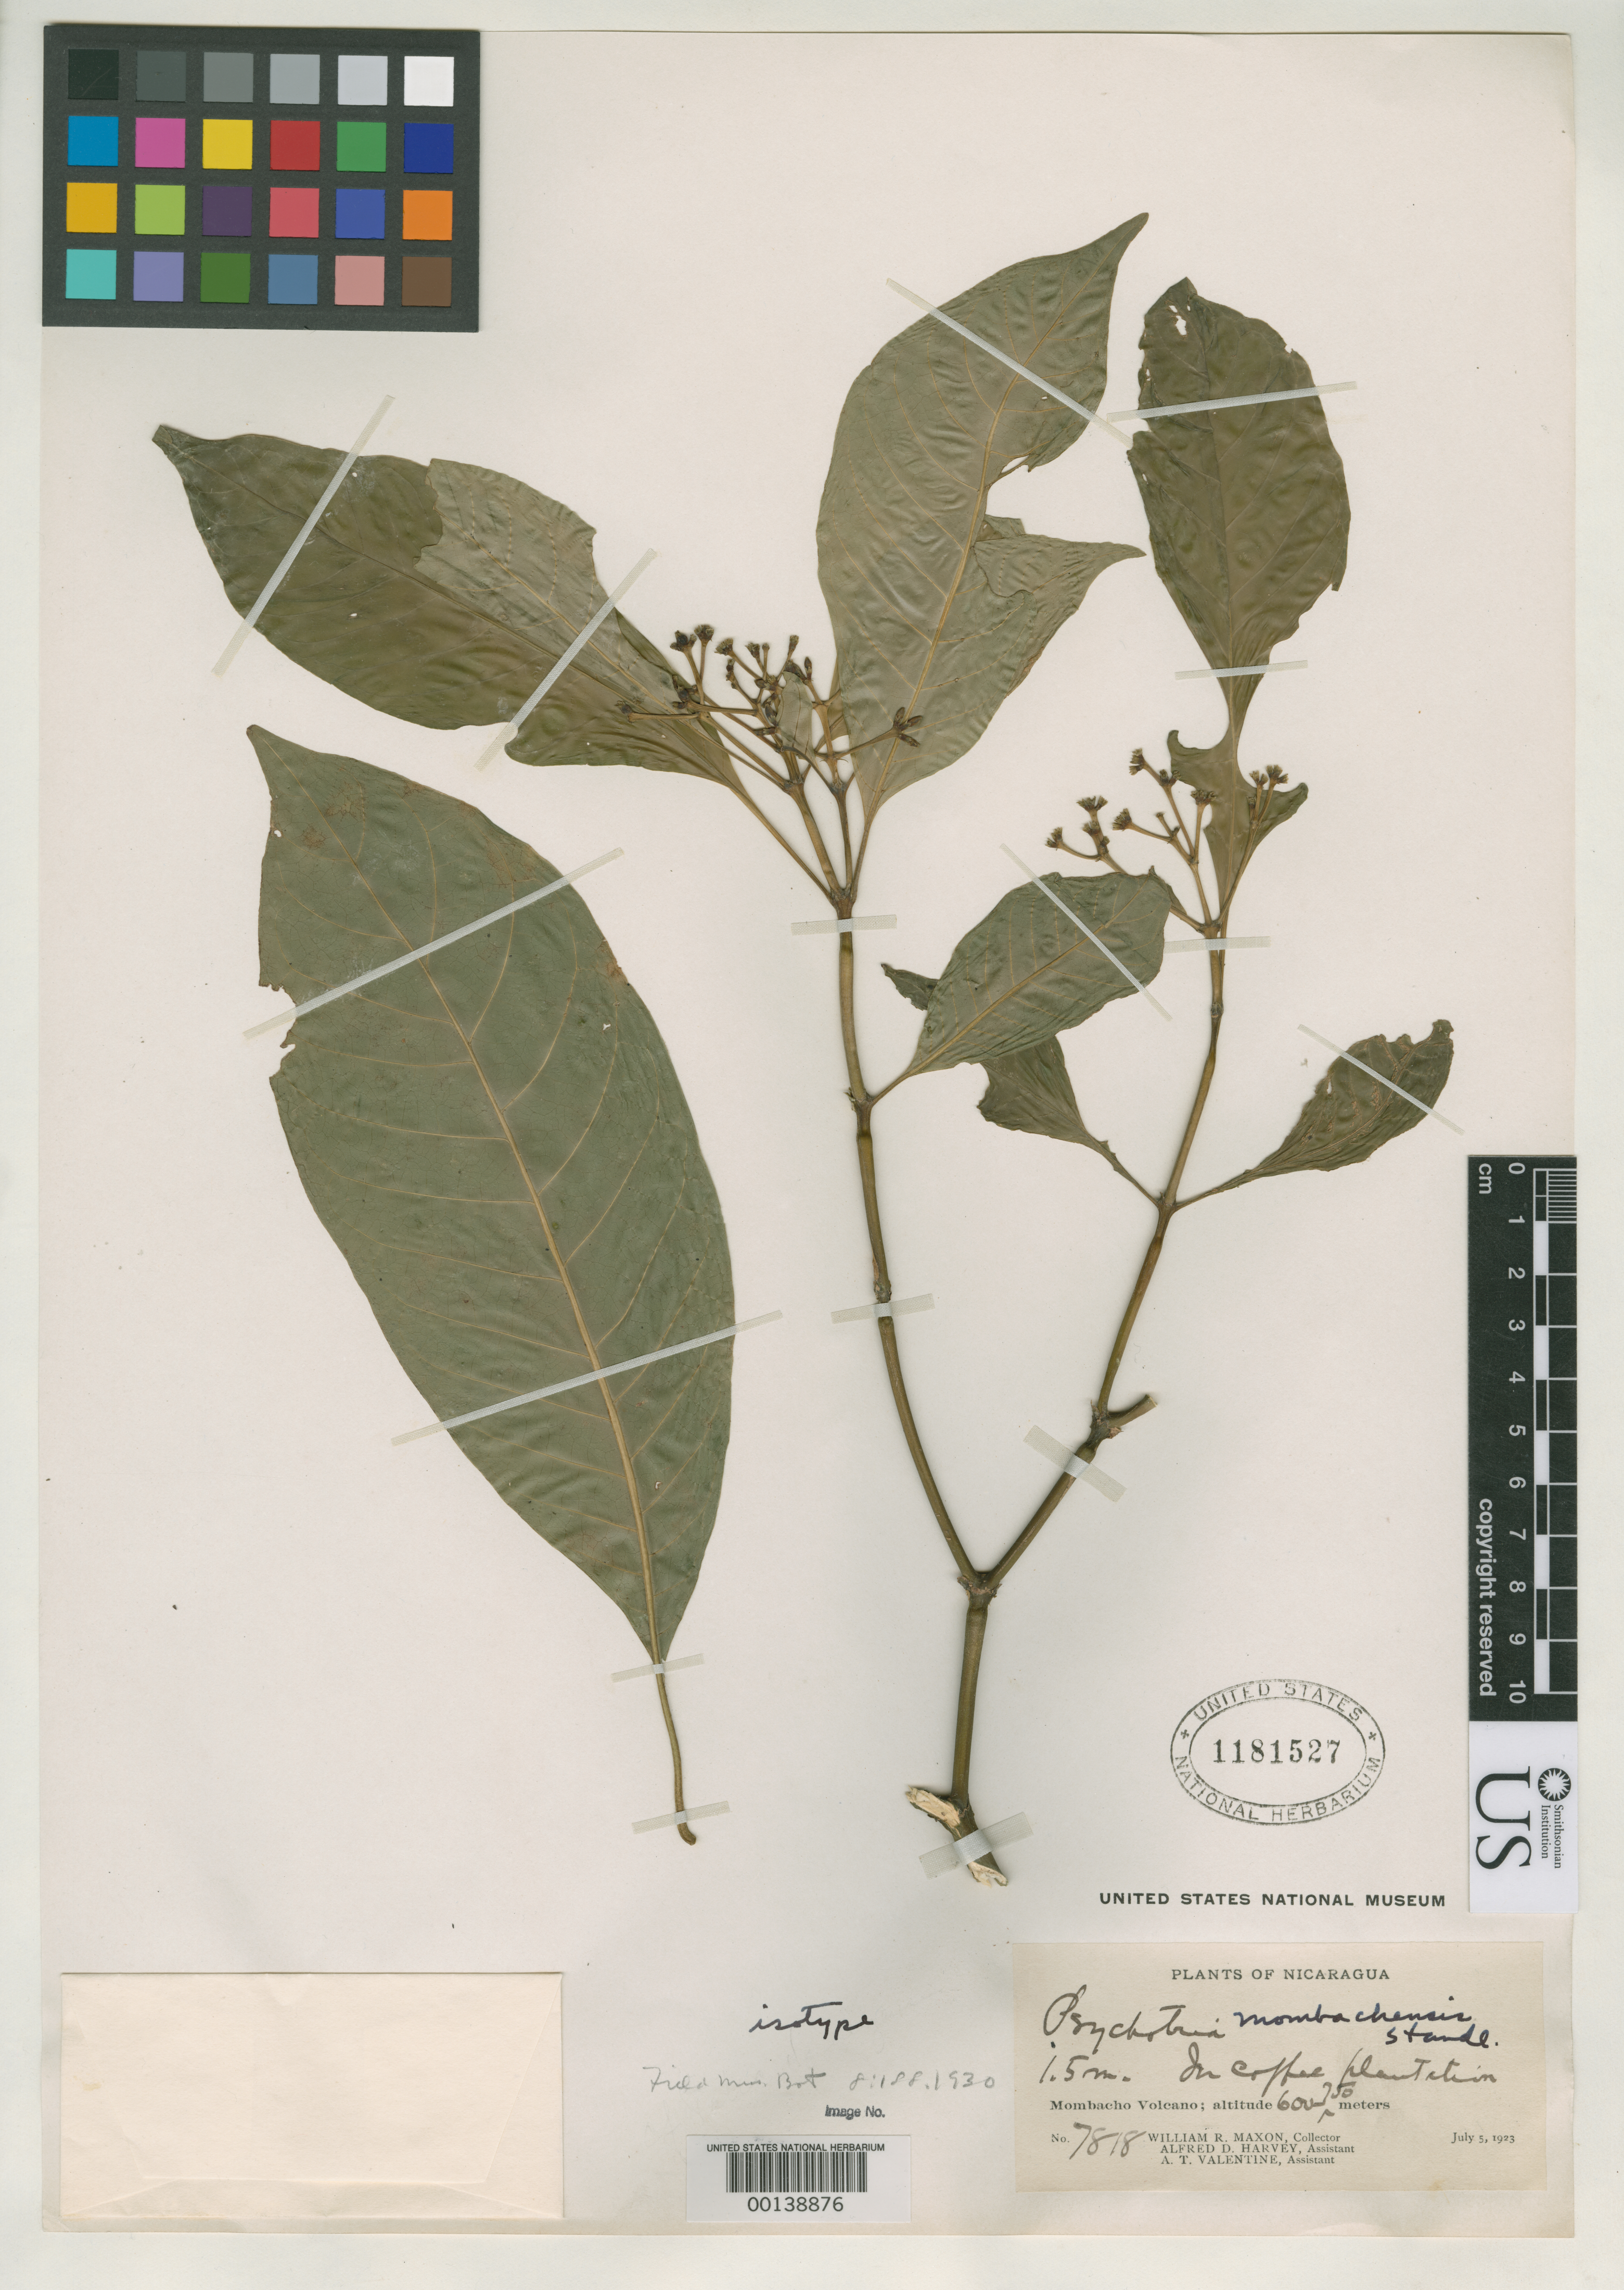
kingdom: Plantae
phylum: Tracheophyta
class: Magnoliopsida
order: Gentianales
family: Rubiaceae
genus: Psychotria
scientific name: Psychotria mombachensis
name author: Standl.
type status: Isotype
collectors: W. R. Maxon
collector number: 7818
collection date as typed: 05 Jul 1923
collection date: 1923-07-05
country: Nicaragua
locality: Mombacho Volcano.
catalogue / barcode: US 1181527